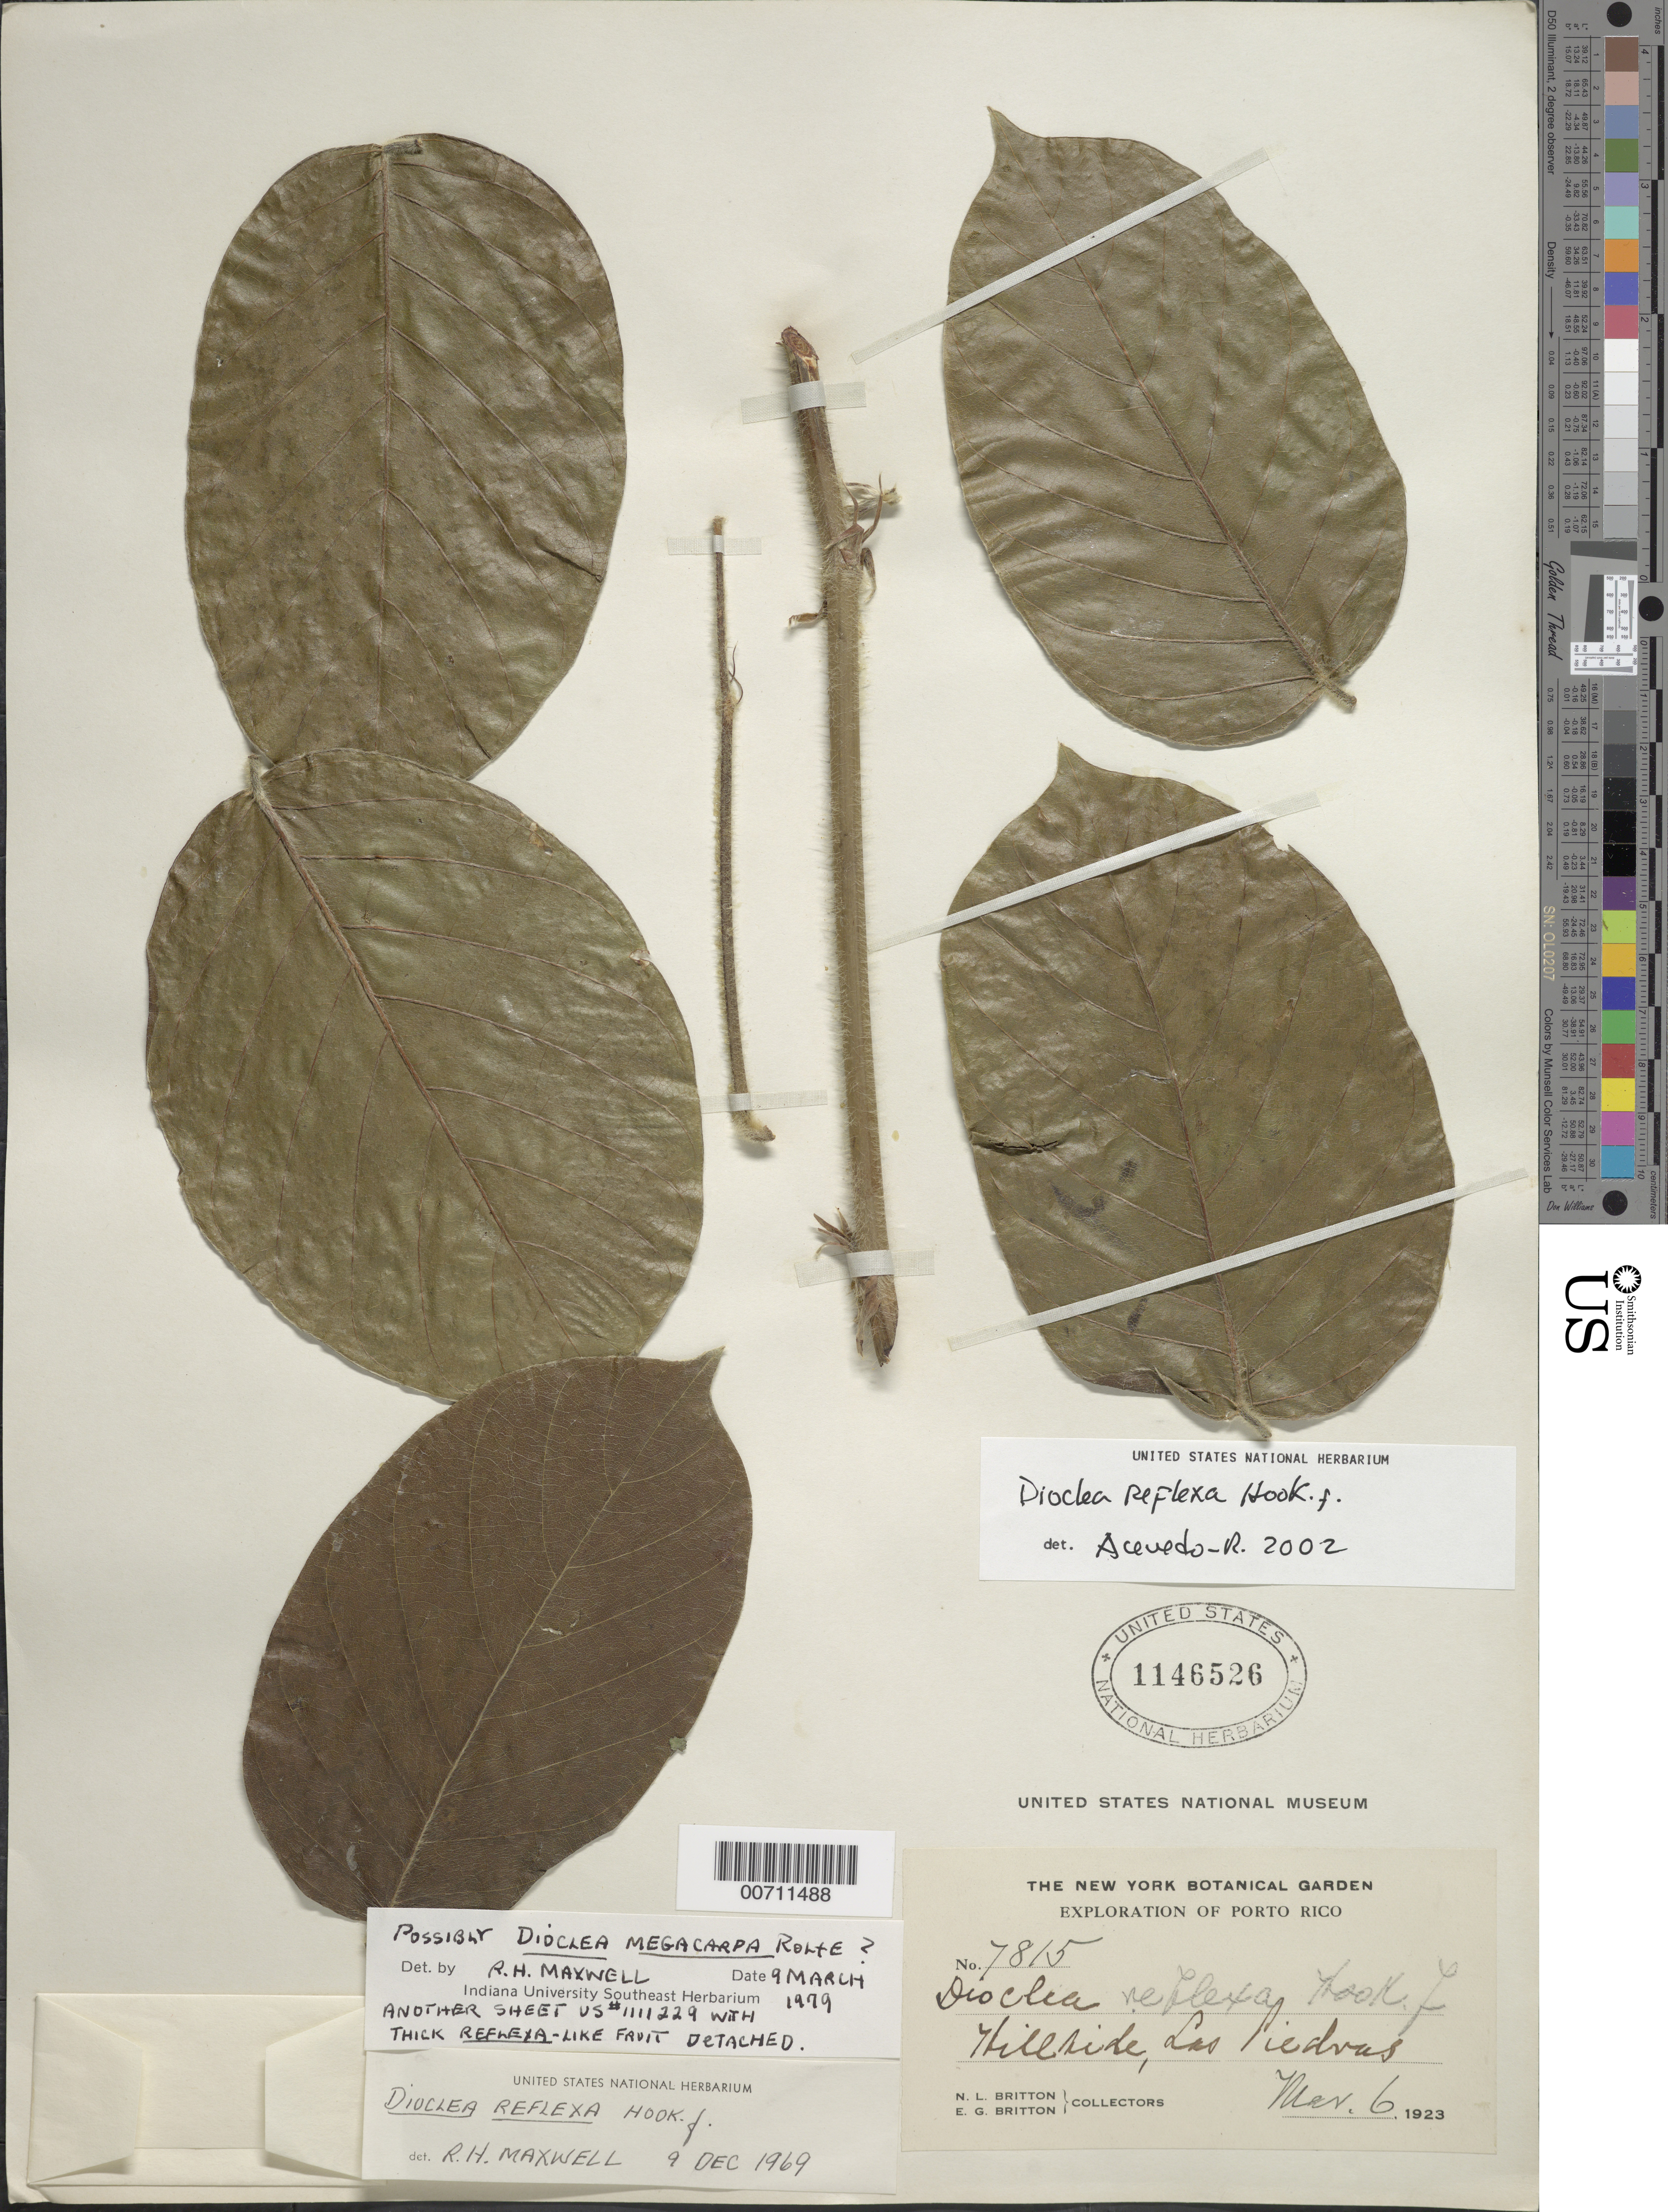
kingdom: Plantae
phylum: Tracheophyta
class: Magnoliopsida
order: Fabales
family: Fabaceae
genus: Macropsychanthus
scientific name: Macropsychanthus comosus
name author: (G. Mey.) L.P. Queiroz & Snak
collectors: N. Britton & E. G. Britton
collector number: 7815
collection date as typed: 06 Mar 1923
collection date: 1923-03-06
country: Puerto Rico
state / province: Rio Piedras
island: Greater Antilles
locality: Las Piedras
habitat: Hillside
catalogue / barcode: US 1146526